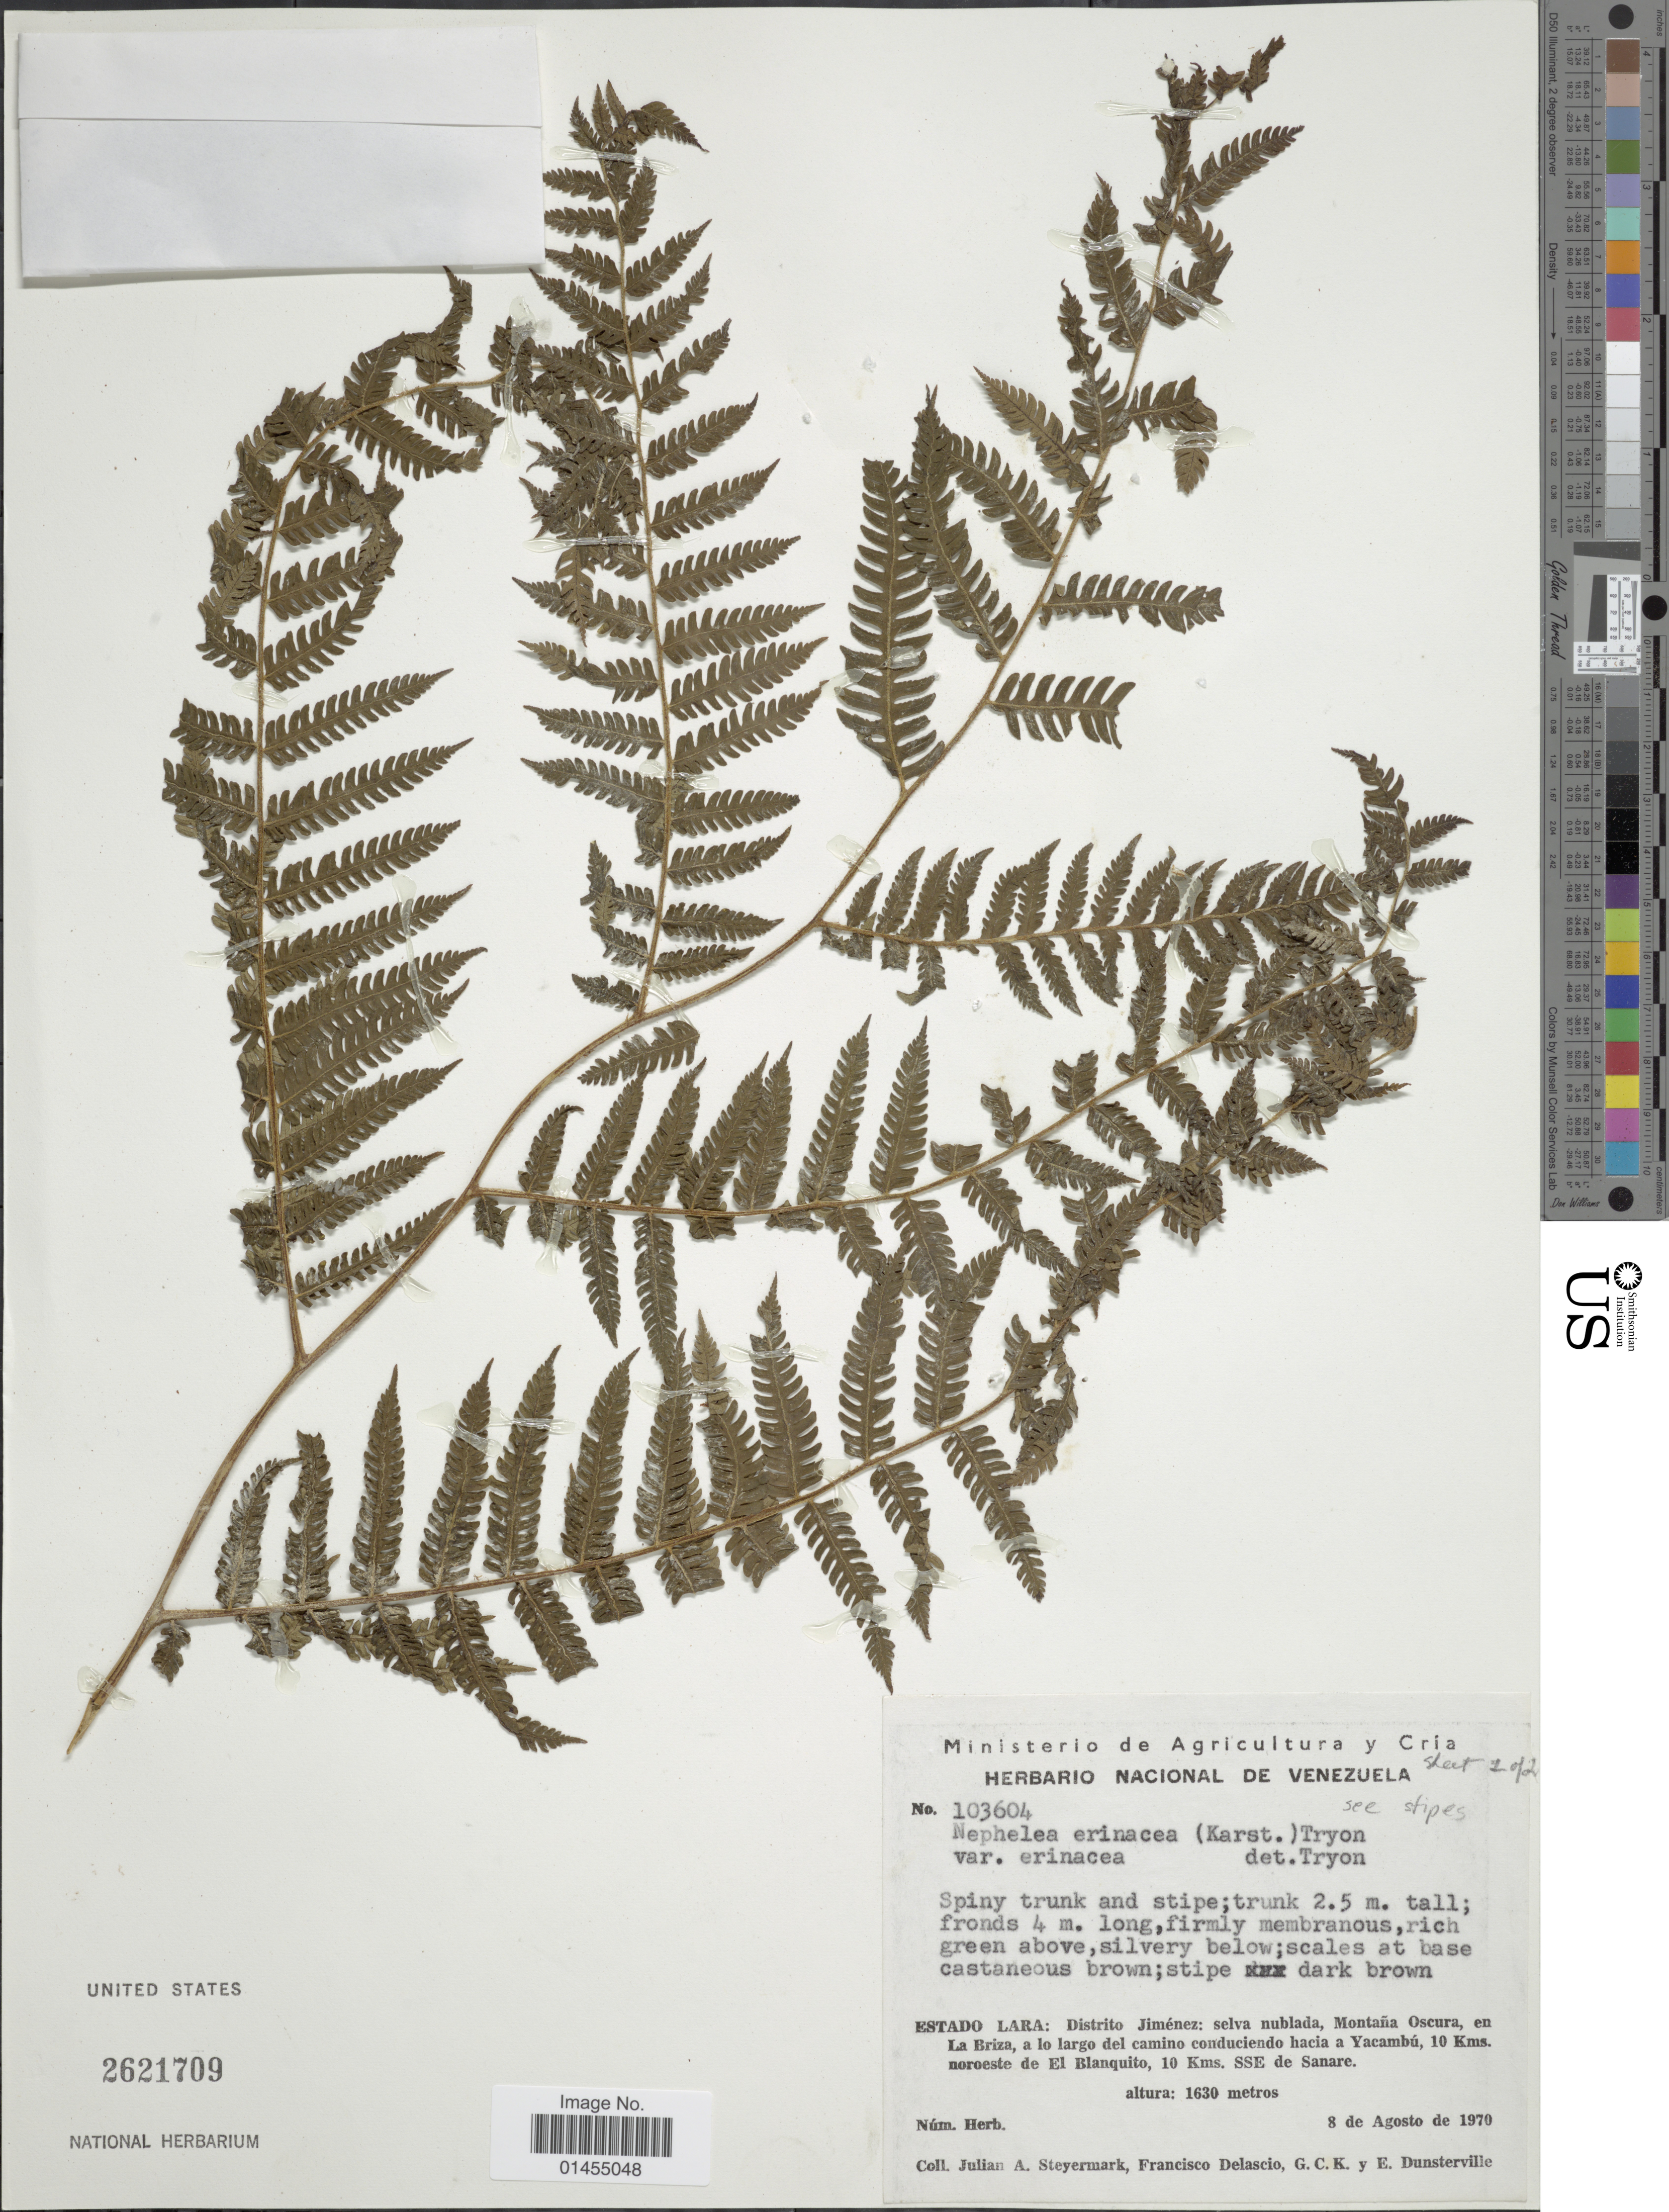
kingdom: Plantae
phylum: Tracheophyta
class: Polypodiopsida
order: Cyatheales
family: Cyatheaceae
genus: Alsophila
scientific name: Alsophila erinacea var. erinacea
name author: (H. Karst.) D.S. Conant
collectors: J. Steyermark, F. Delascio C., G.C.K. & E. Dunsterville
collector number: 103604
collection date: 1970-08-08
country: Venezuela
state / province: Lara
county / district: Jiménez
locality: Distrito Jiménez: selva nublada, Montaña Oscura, en La Briza, a lo largo del camino conduciendo hacia a Yacambú, 10 Kms. noroeste de El Blanquito, 10 Kms. SSE de Sanare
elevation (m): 1630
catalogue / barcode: US 2621709